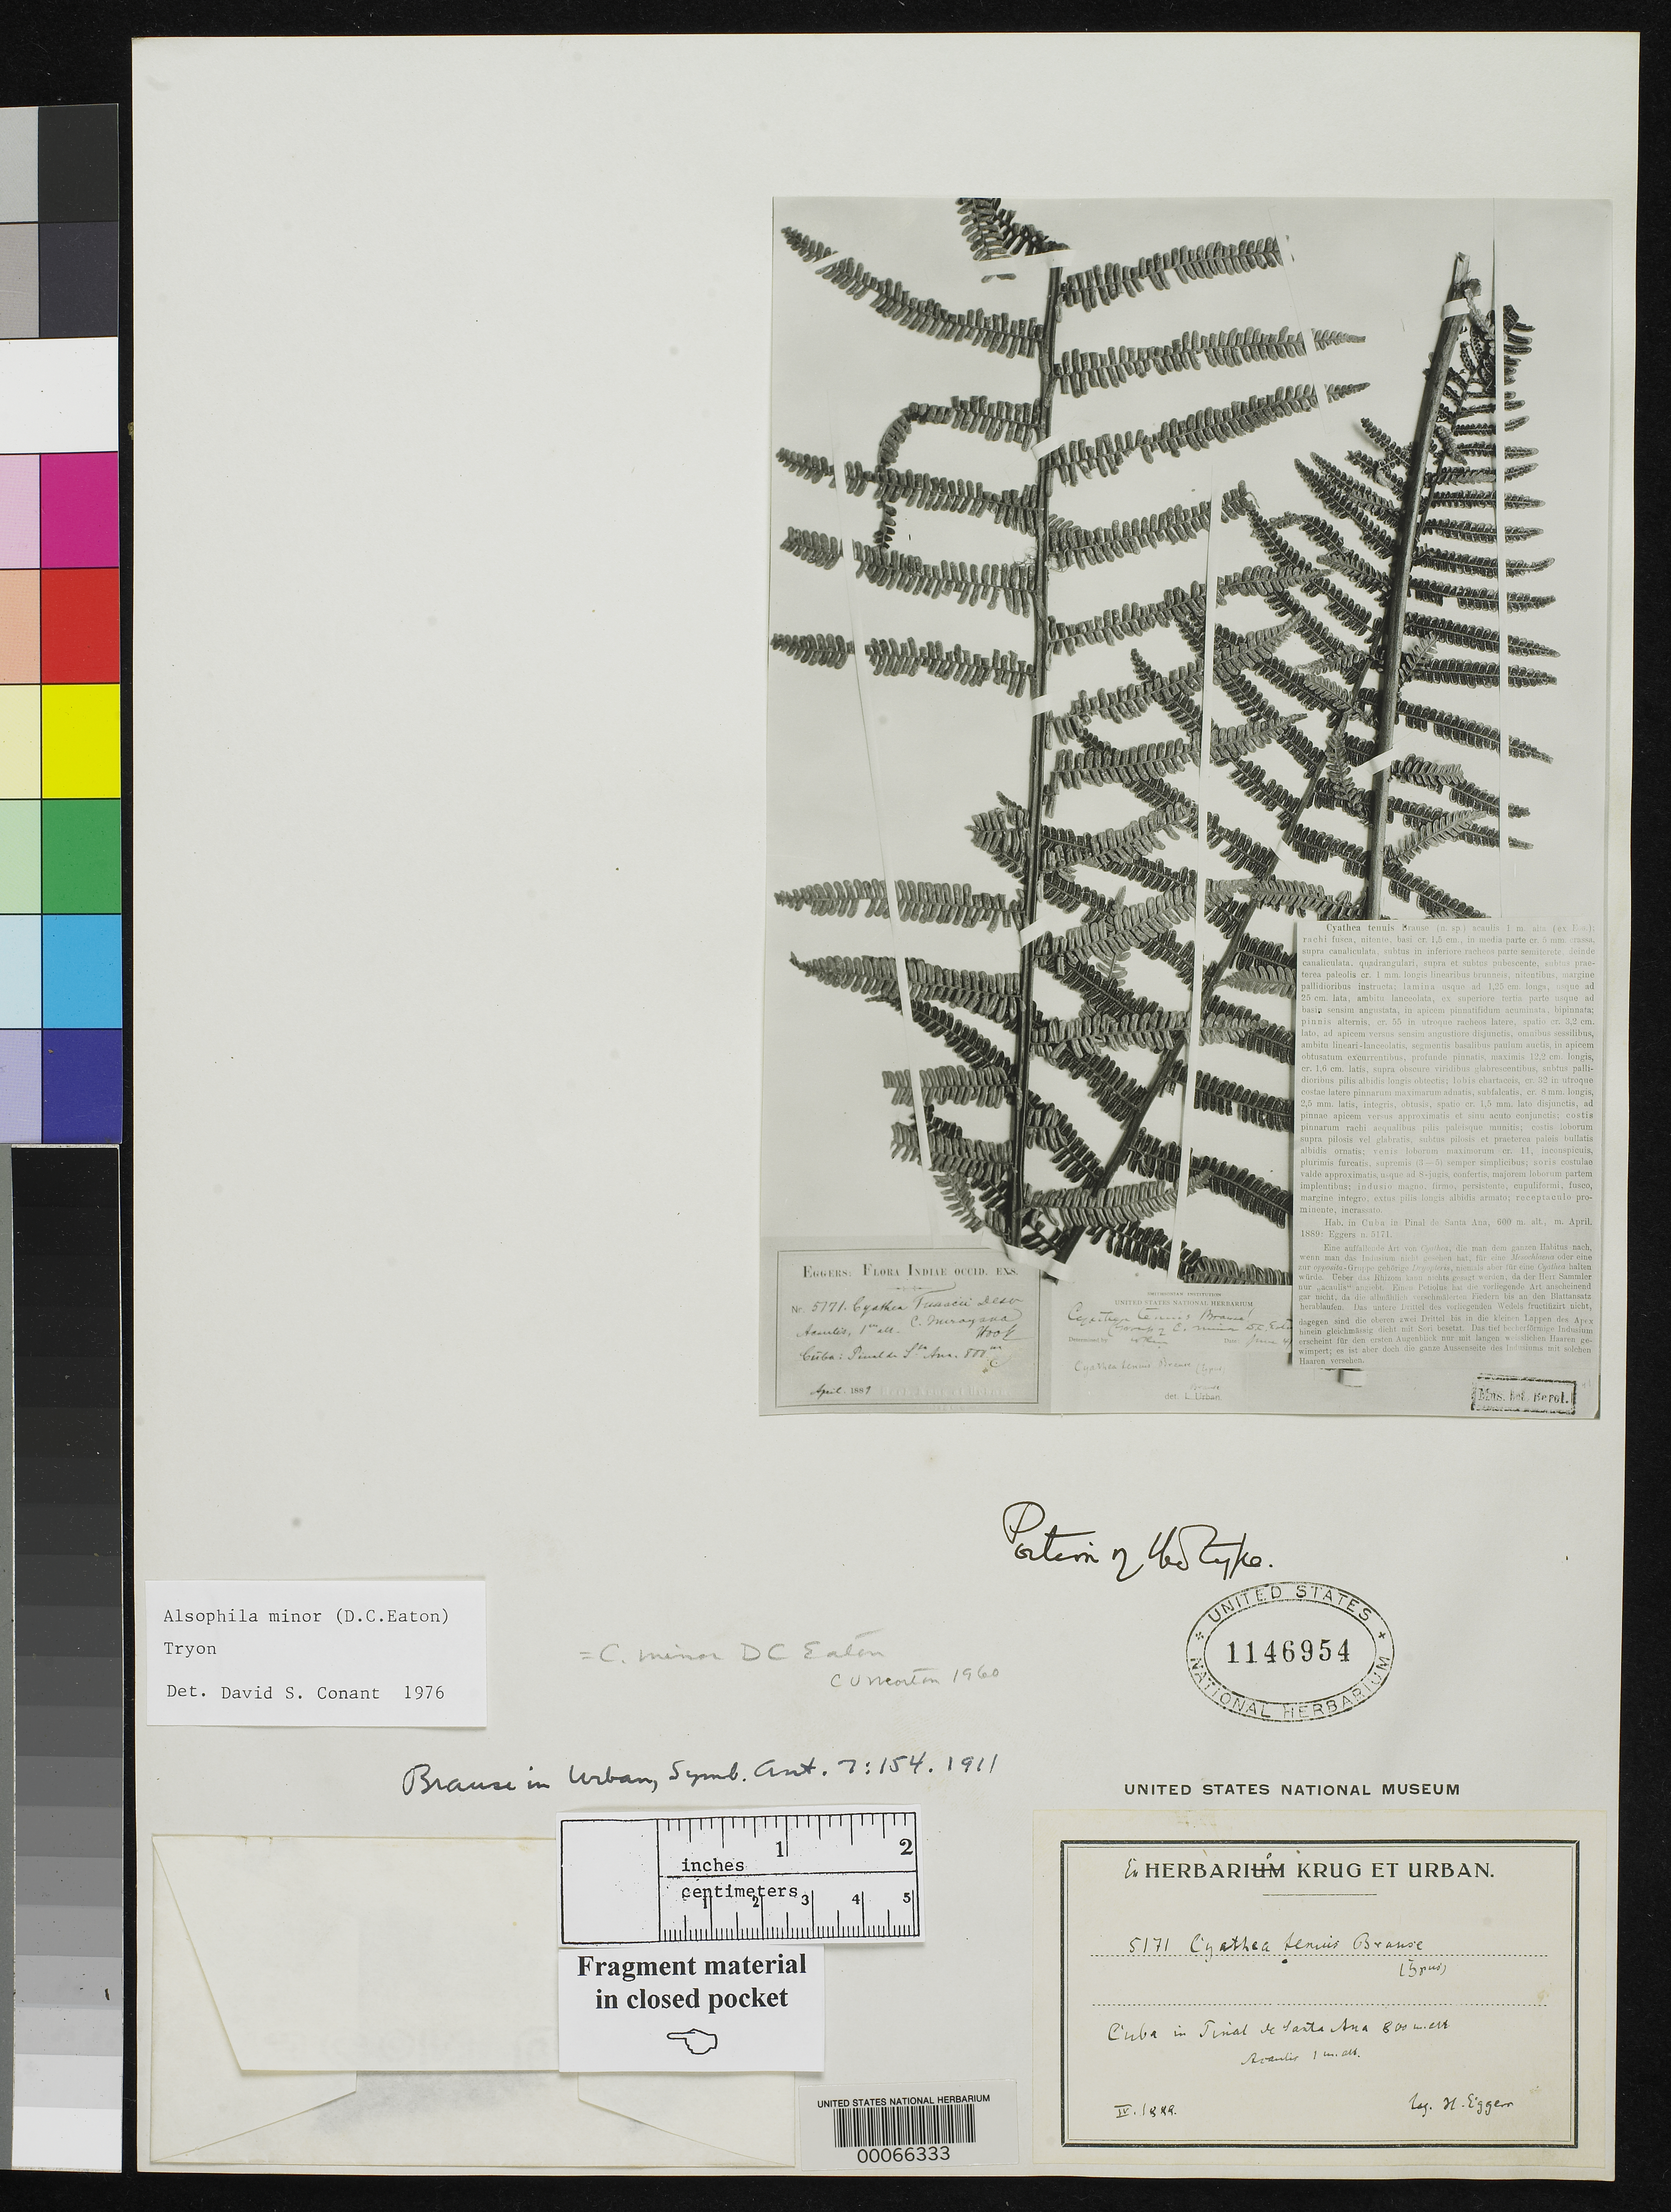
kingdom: Plantae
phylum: Tracheophyta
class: Polypodiopsida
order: Cyatheales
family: Cyatheaceae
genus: Cyathea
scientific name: Cyathea tenuis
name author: Brause in Urb.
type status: Isotype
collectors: H. F. A. von Eggers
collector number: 5171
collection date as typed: Apr 1889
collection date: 1889-04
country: Cuba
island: Greater Antilles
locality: Pinal de Santa Ana.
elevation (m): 600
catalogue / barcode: US 1146954